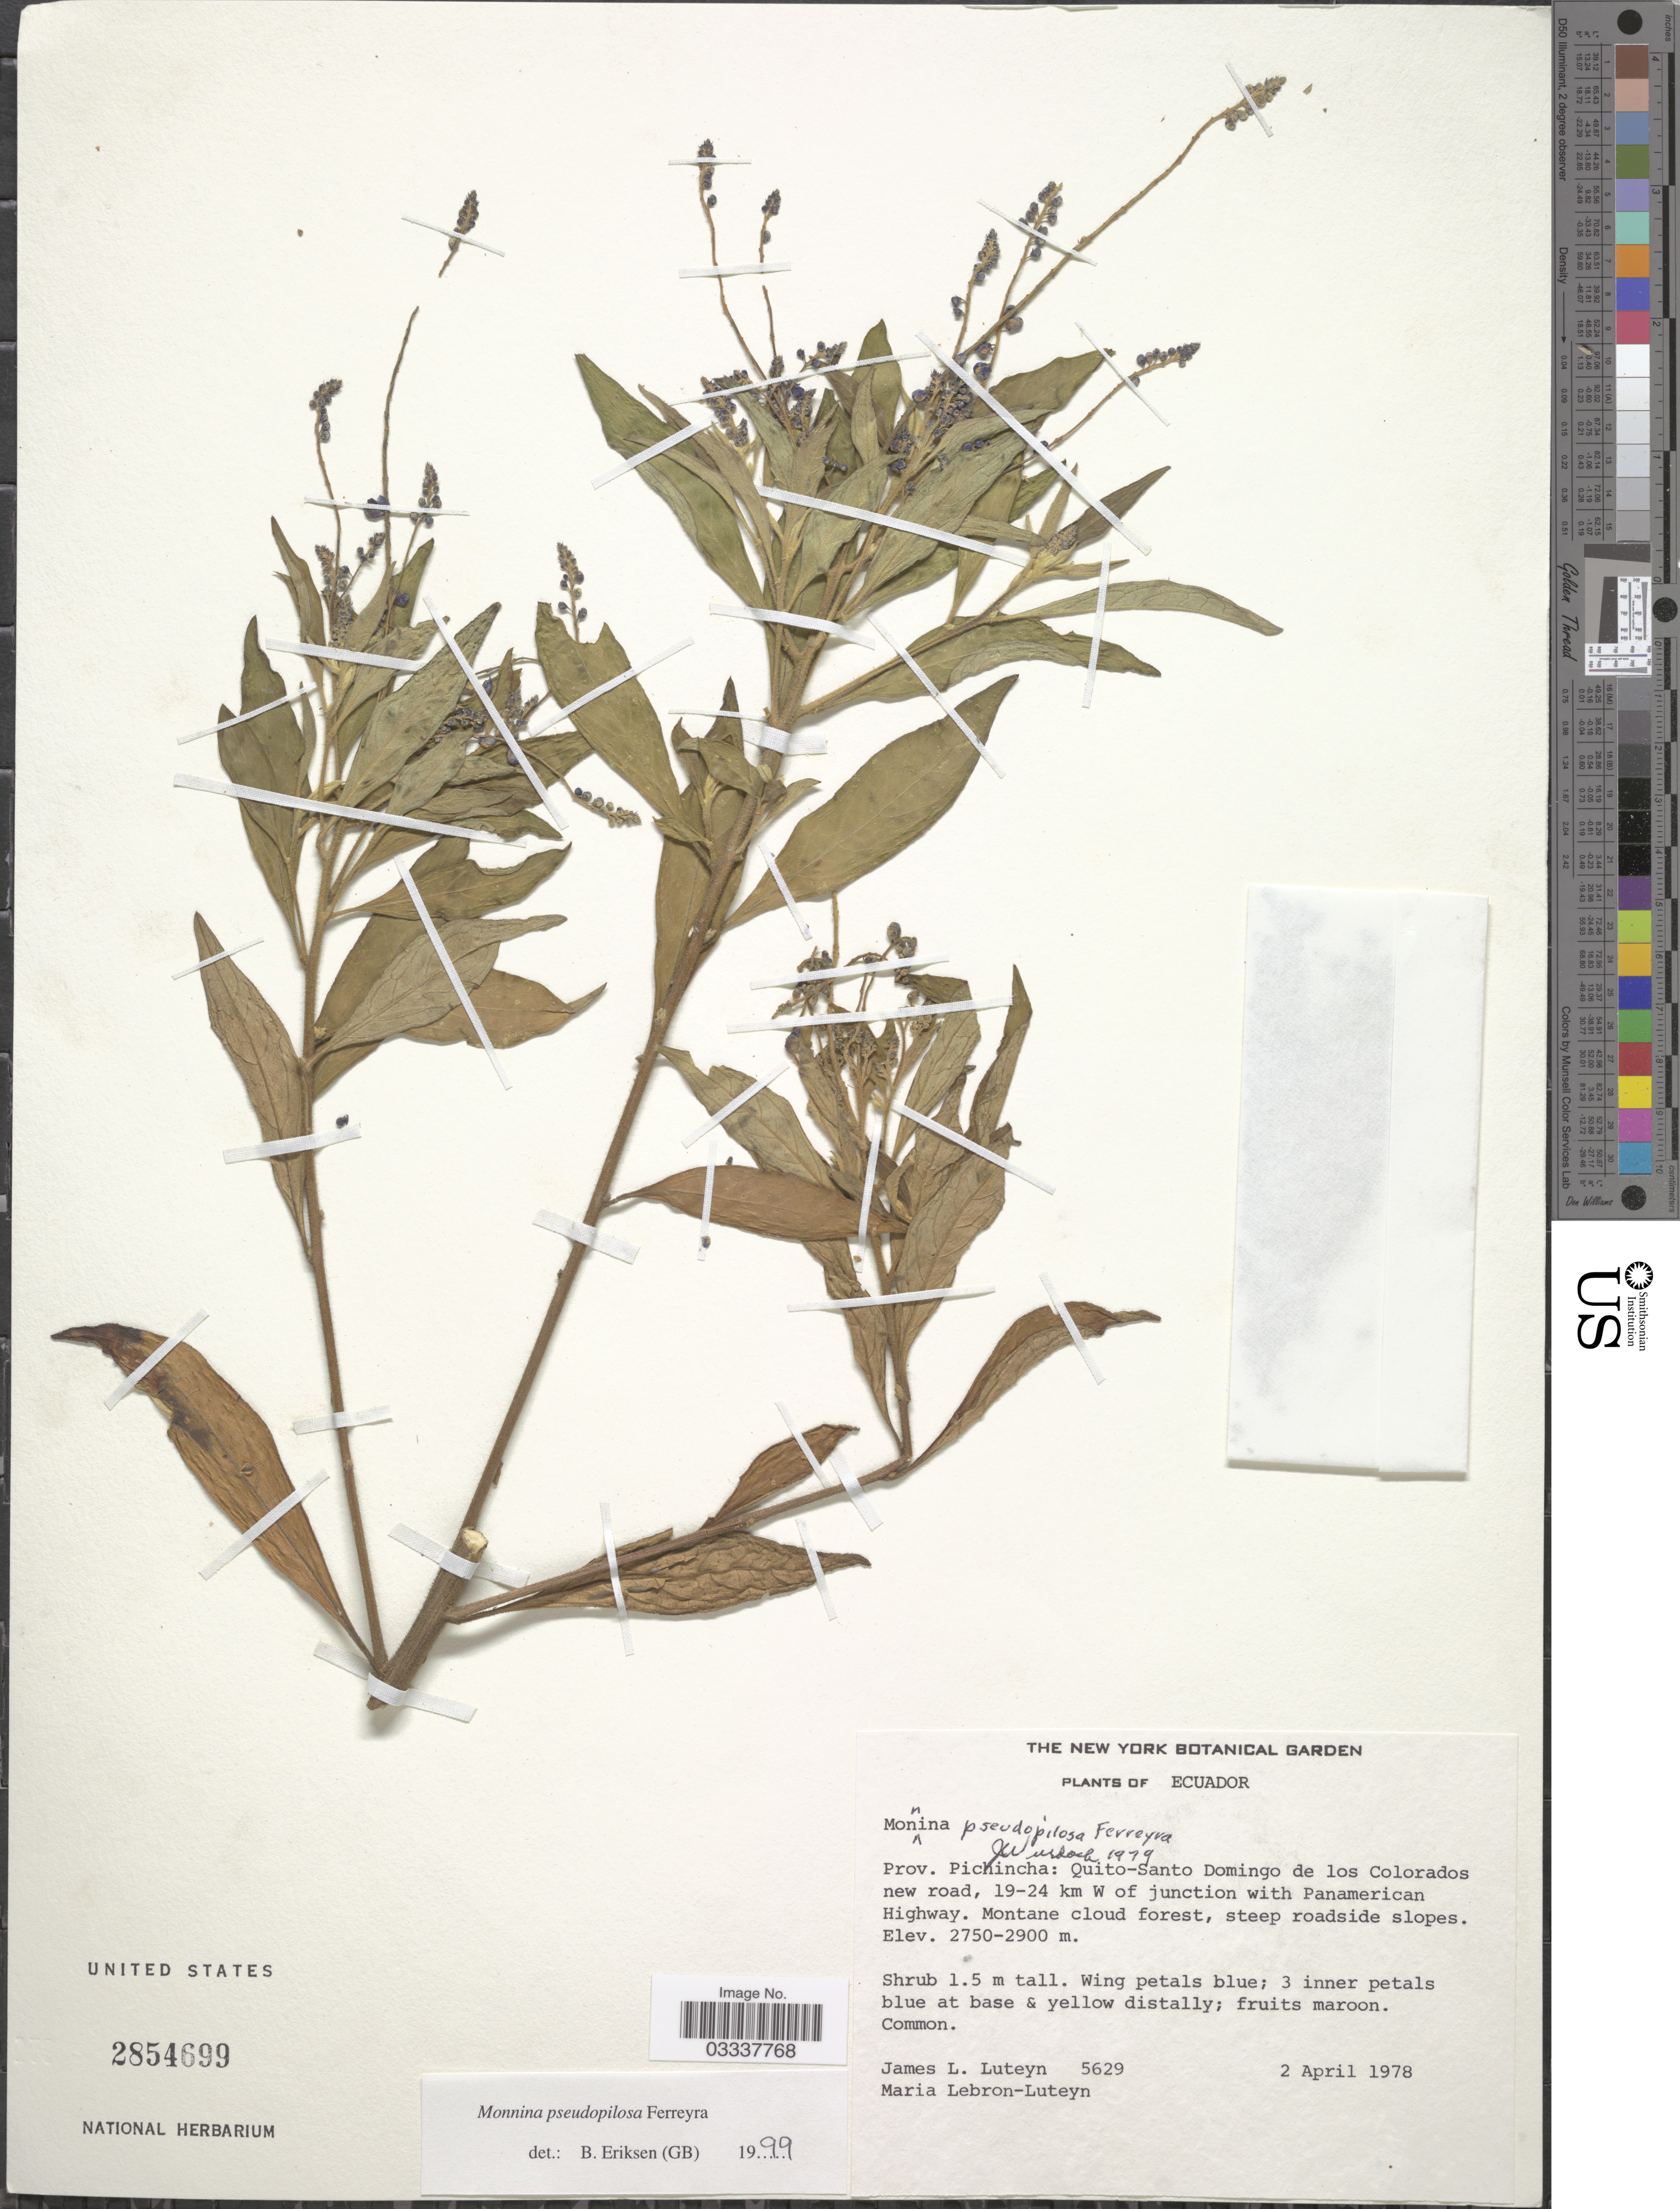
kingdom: Plantae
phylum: Tracheophyta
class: Magnoliopsida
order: Fabales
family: Polygalaceae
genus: Monnina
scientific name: Monnina pseudopilosa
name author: Ferreyra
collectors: J. Luteyn & M. L. Lebrón-Luteyn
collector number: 5629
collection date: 1978-04-02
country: Ecuador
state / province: Pichincha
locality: Quito-Santo Domingo de los Colorados new road, 19-24 km W of junction with Panamerican Highway.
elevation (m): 2750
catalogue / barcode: US 2854699